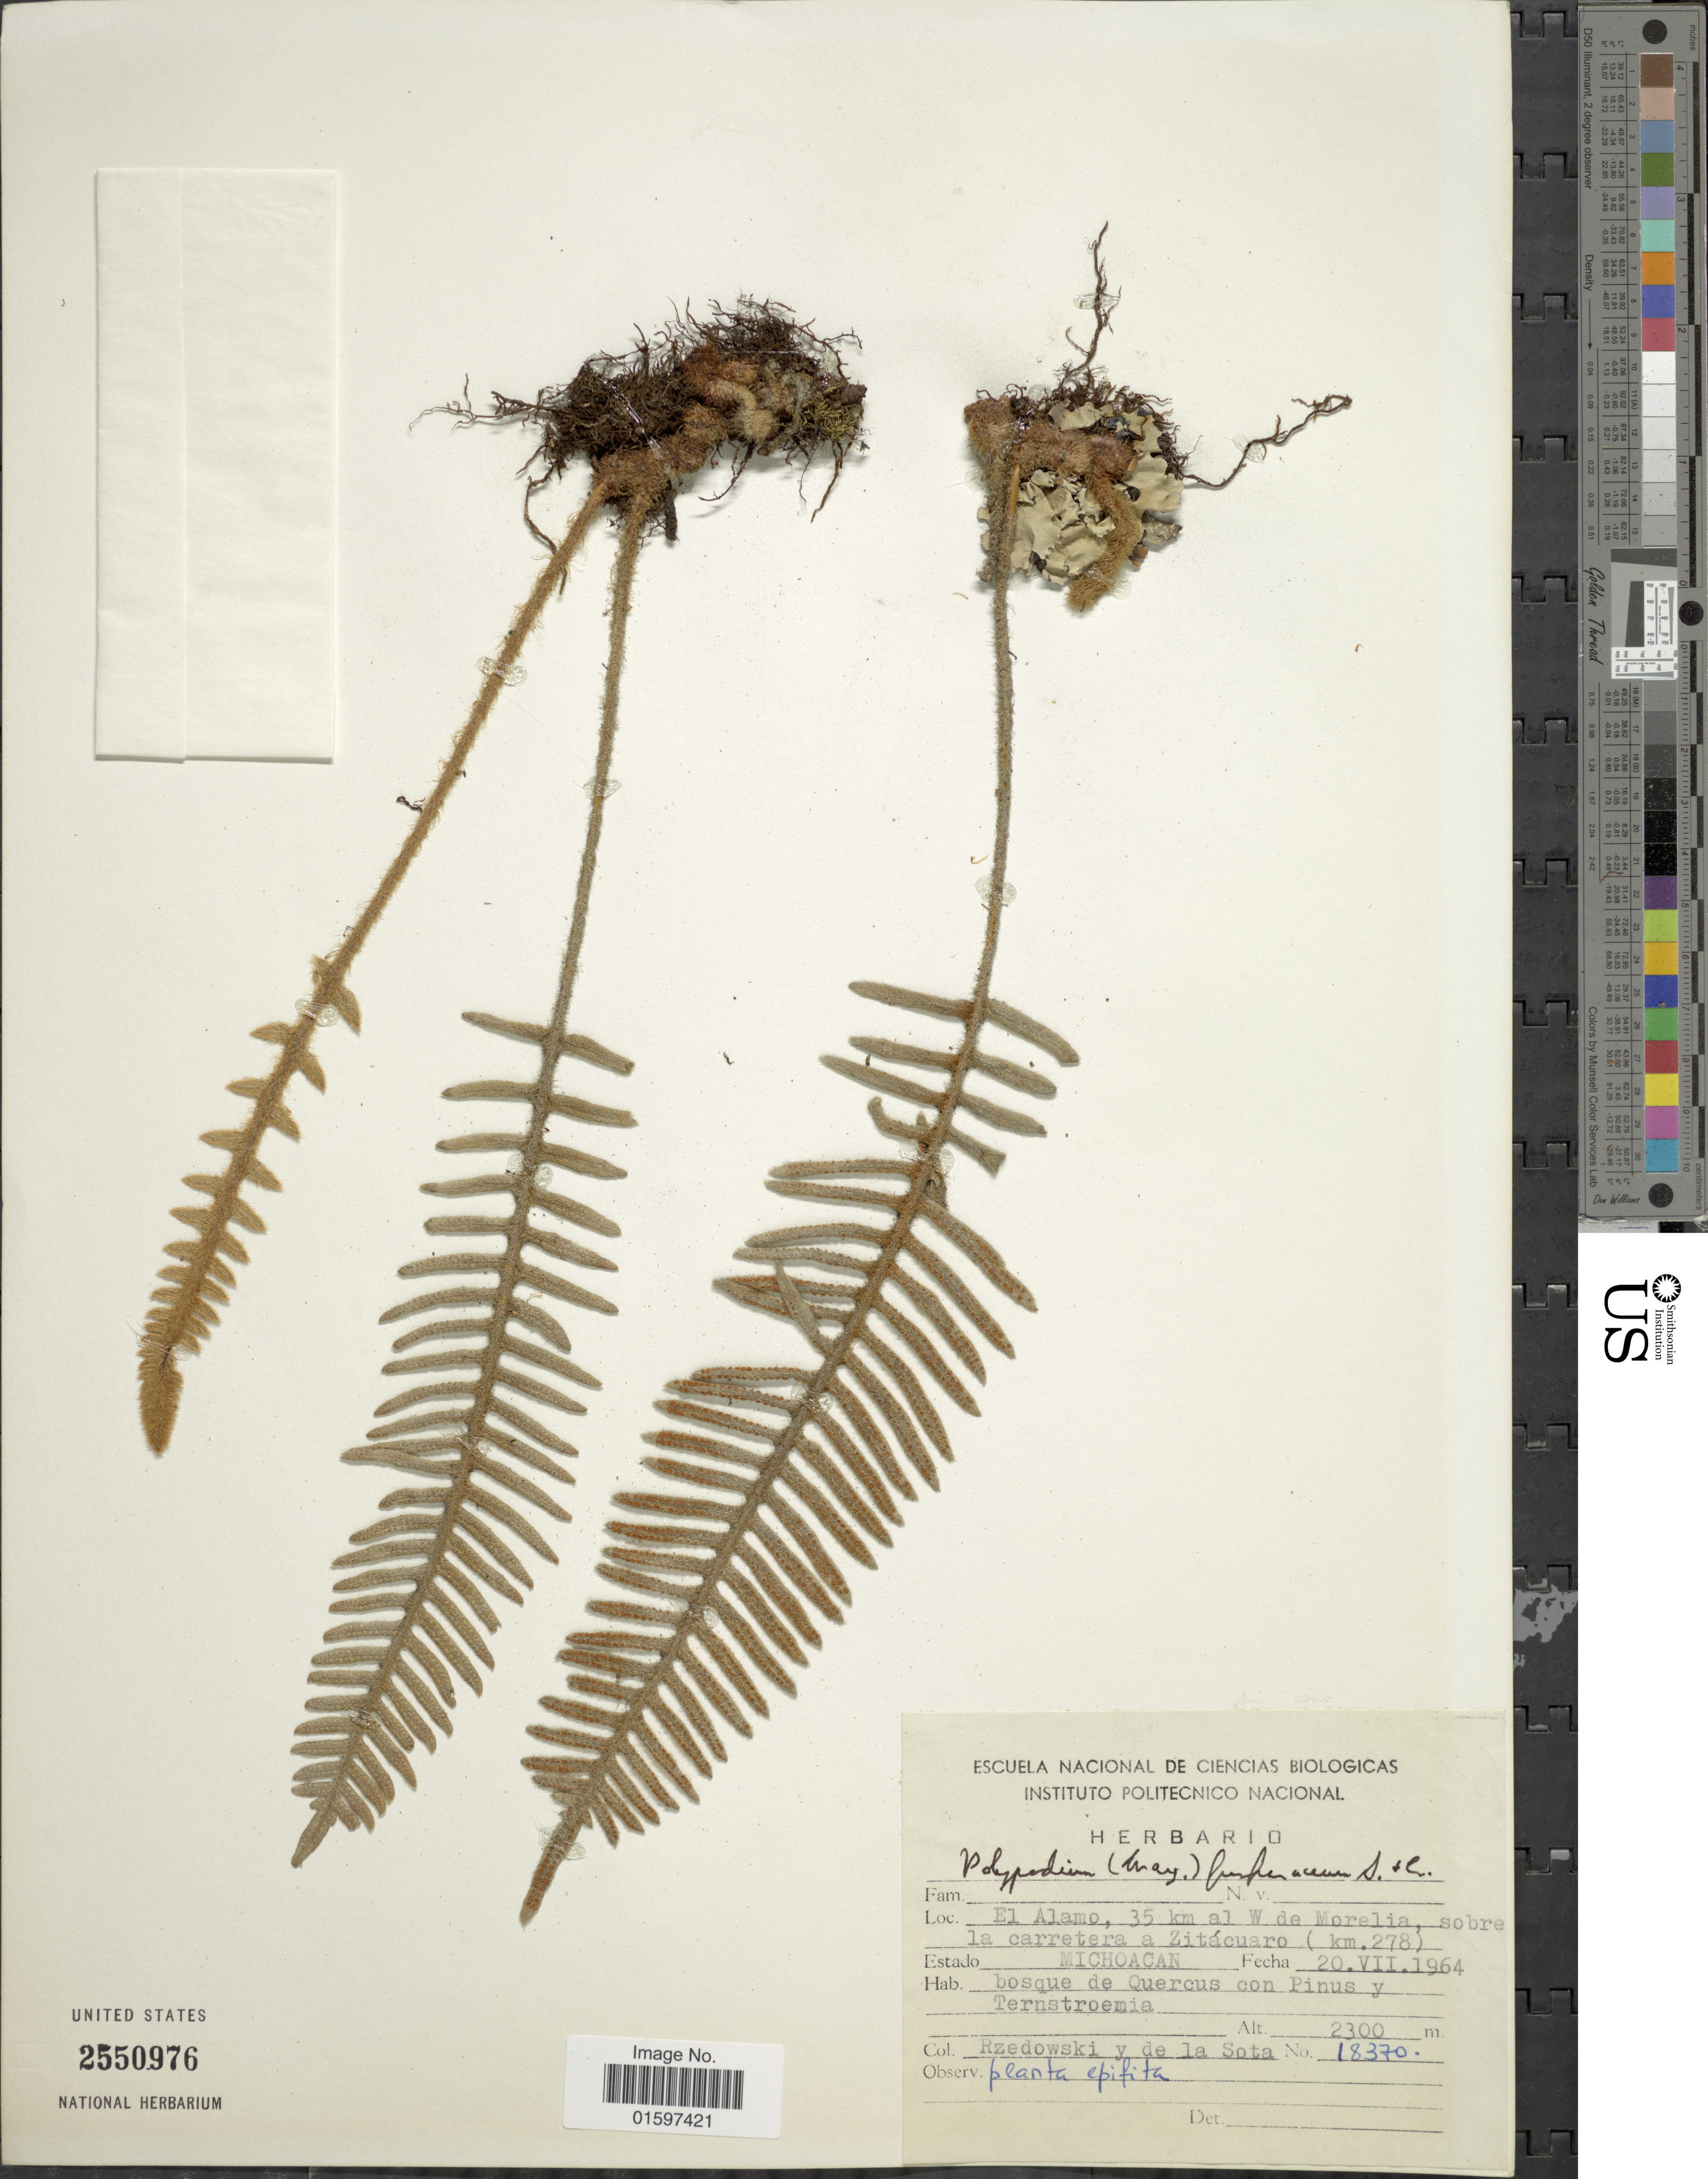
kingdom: Plantae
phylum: Tracheophyta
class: Polypodiopsida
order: Polypodiales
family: Polypodiaceae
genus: Pleopeltis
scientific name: Pleopeltis furfuracea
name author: (Schltdl. & Cham.) A.R. Sm. & Tejero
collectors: Rzedowski, -- & de la Sota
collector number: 18370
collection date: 1964-07-20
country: Mexico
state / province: Michoacán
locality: El Alamo, 35 km al W de Morelia, sobre la carretera a Zitácuaro (km. 278), bosque de Quercus con Pinus y Ternstroemia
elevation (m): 2300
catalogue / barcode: US 2550976